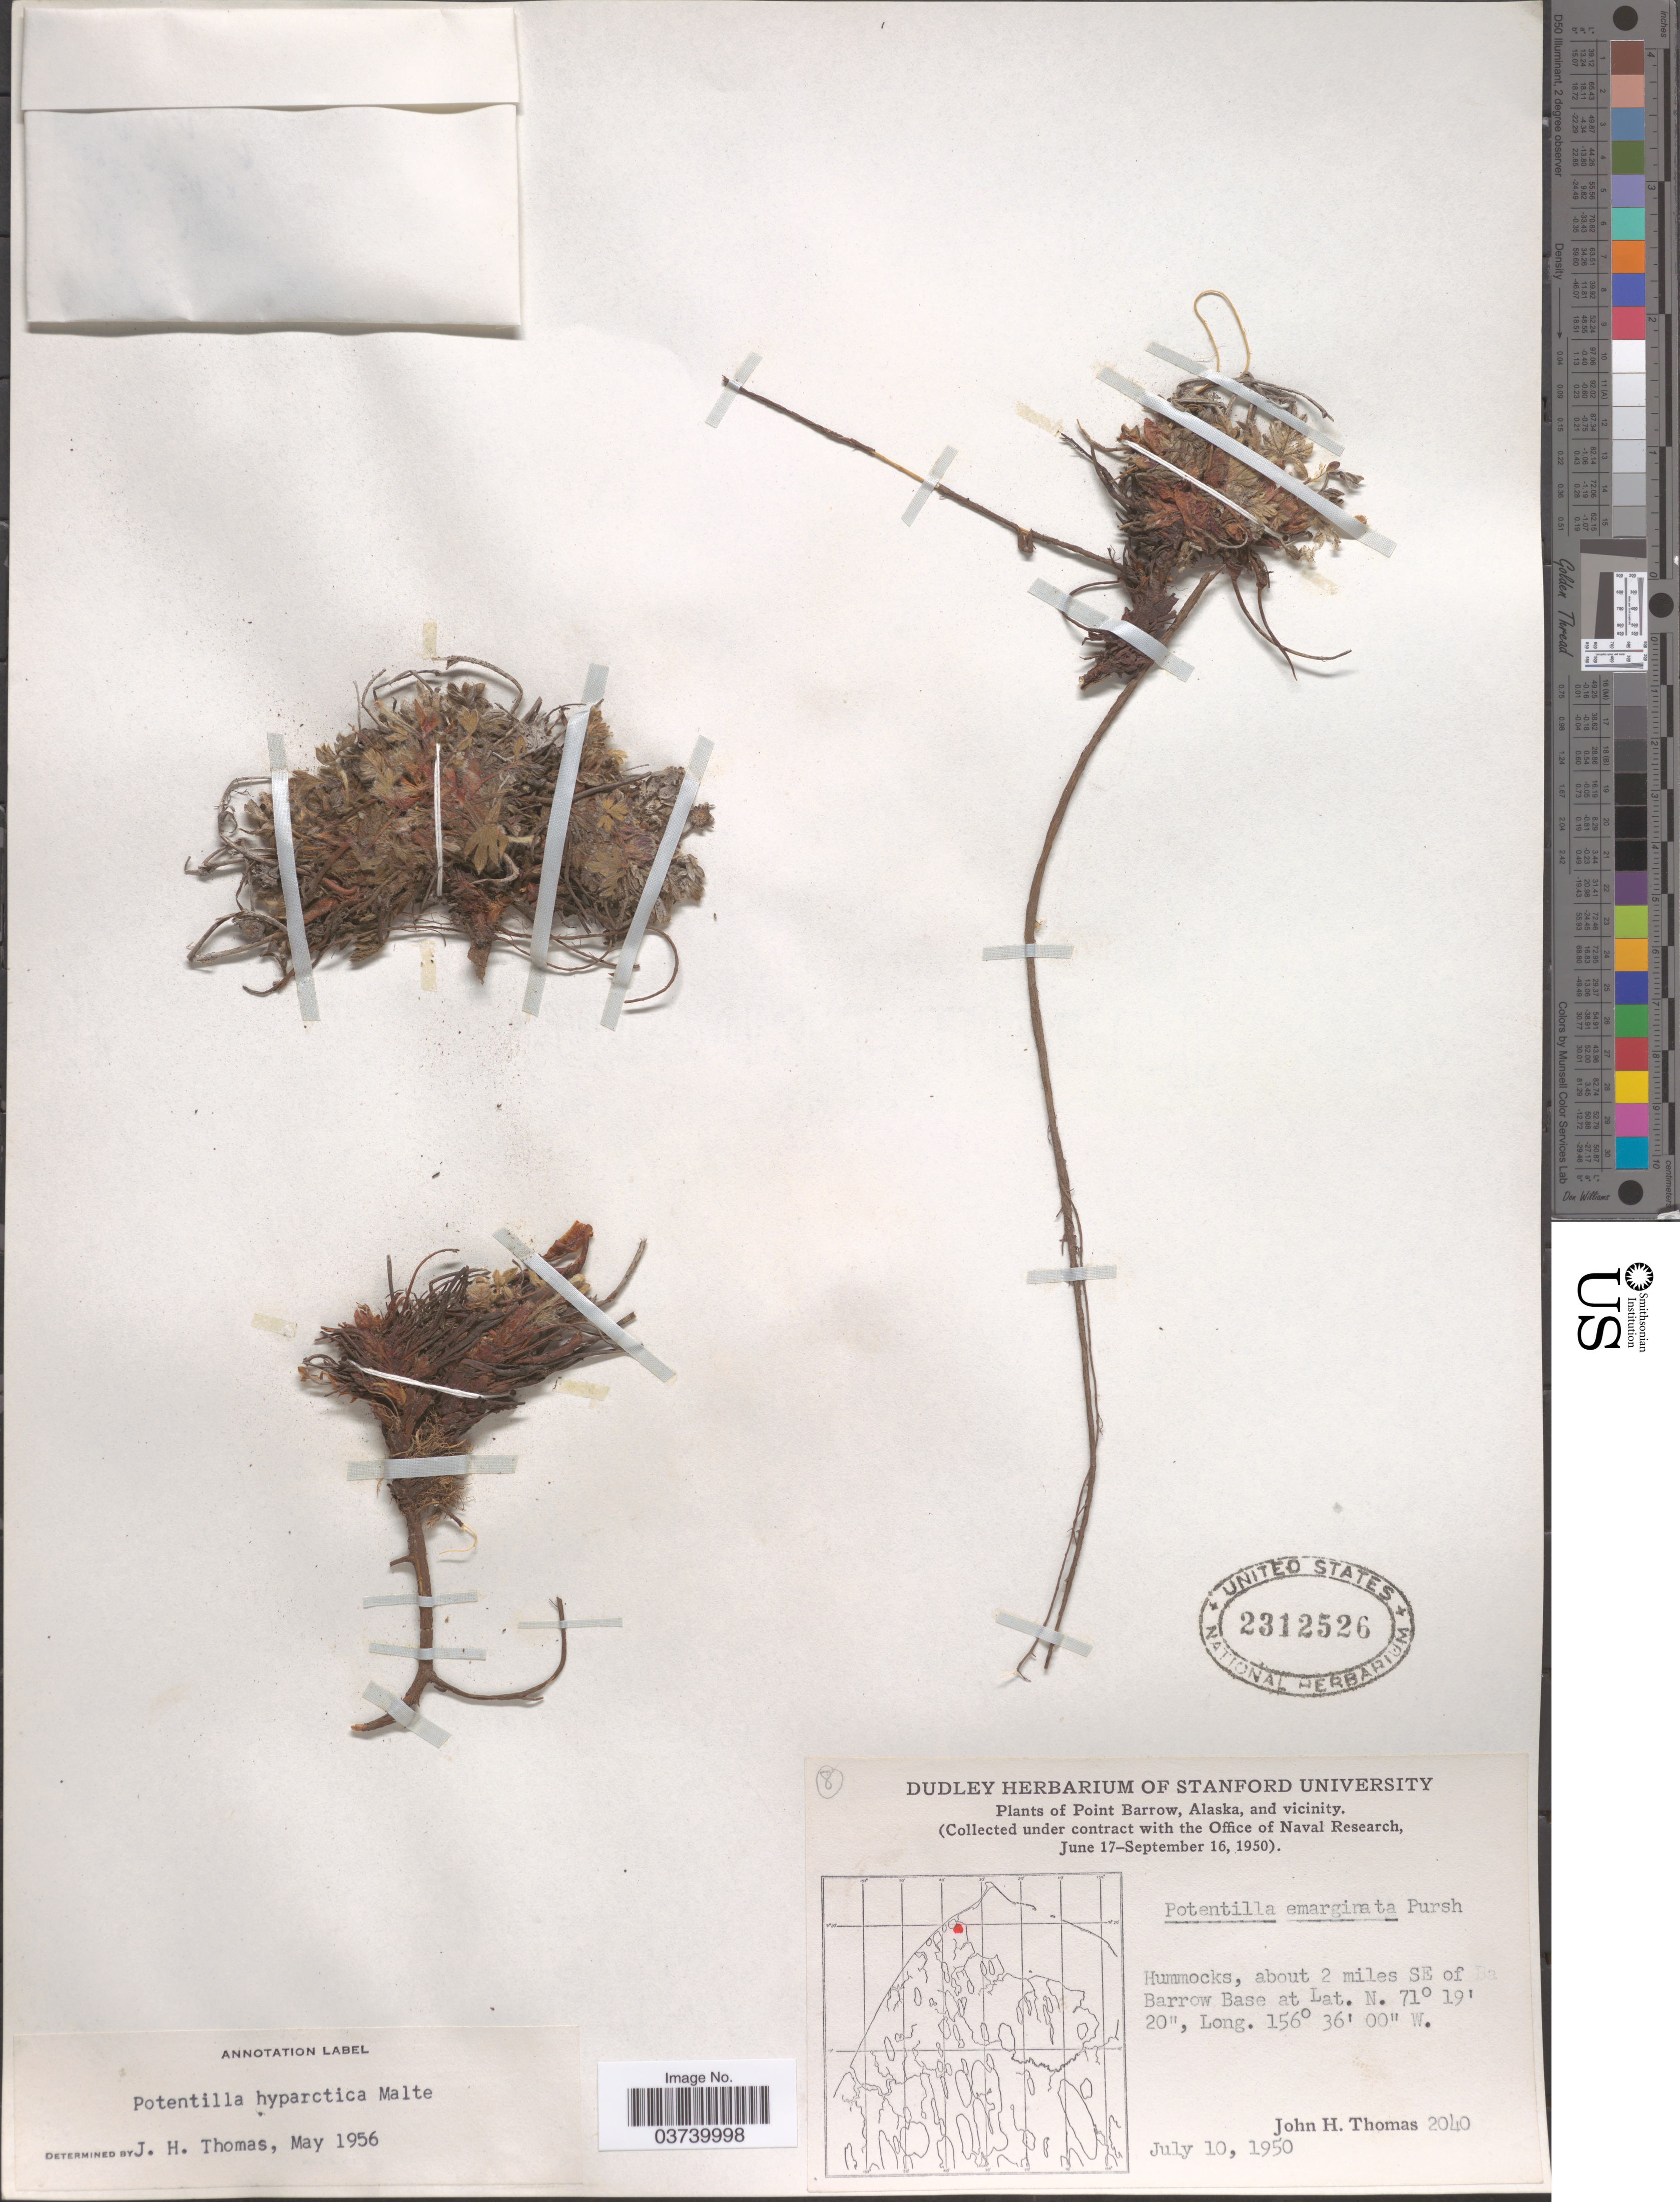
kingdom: Plantae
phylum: Tracheophyta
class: Magnoliopsida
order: Rosales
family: Rosaceae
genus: Potentilla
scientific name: Potentilla hyparctica subsp. hyparctica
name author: Malte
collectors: J. H. Thomas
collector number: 2040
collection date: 1950-07-10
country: United States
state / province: Alaska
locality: Point Barrow, Alaska, and vicinity. About 2 miles SE of Point Barrow base camp.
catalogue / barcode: US 2312526